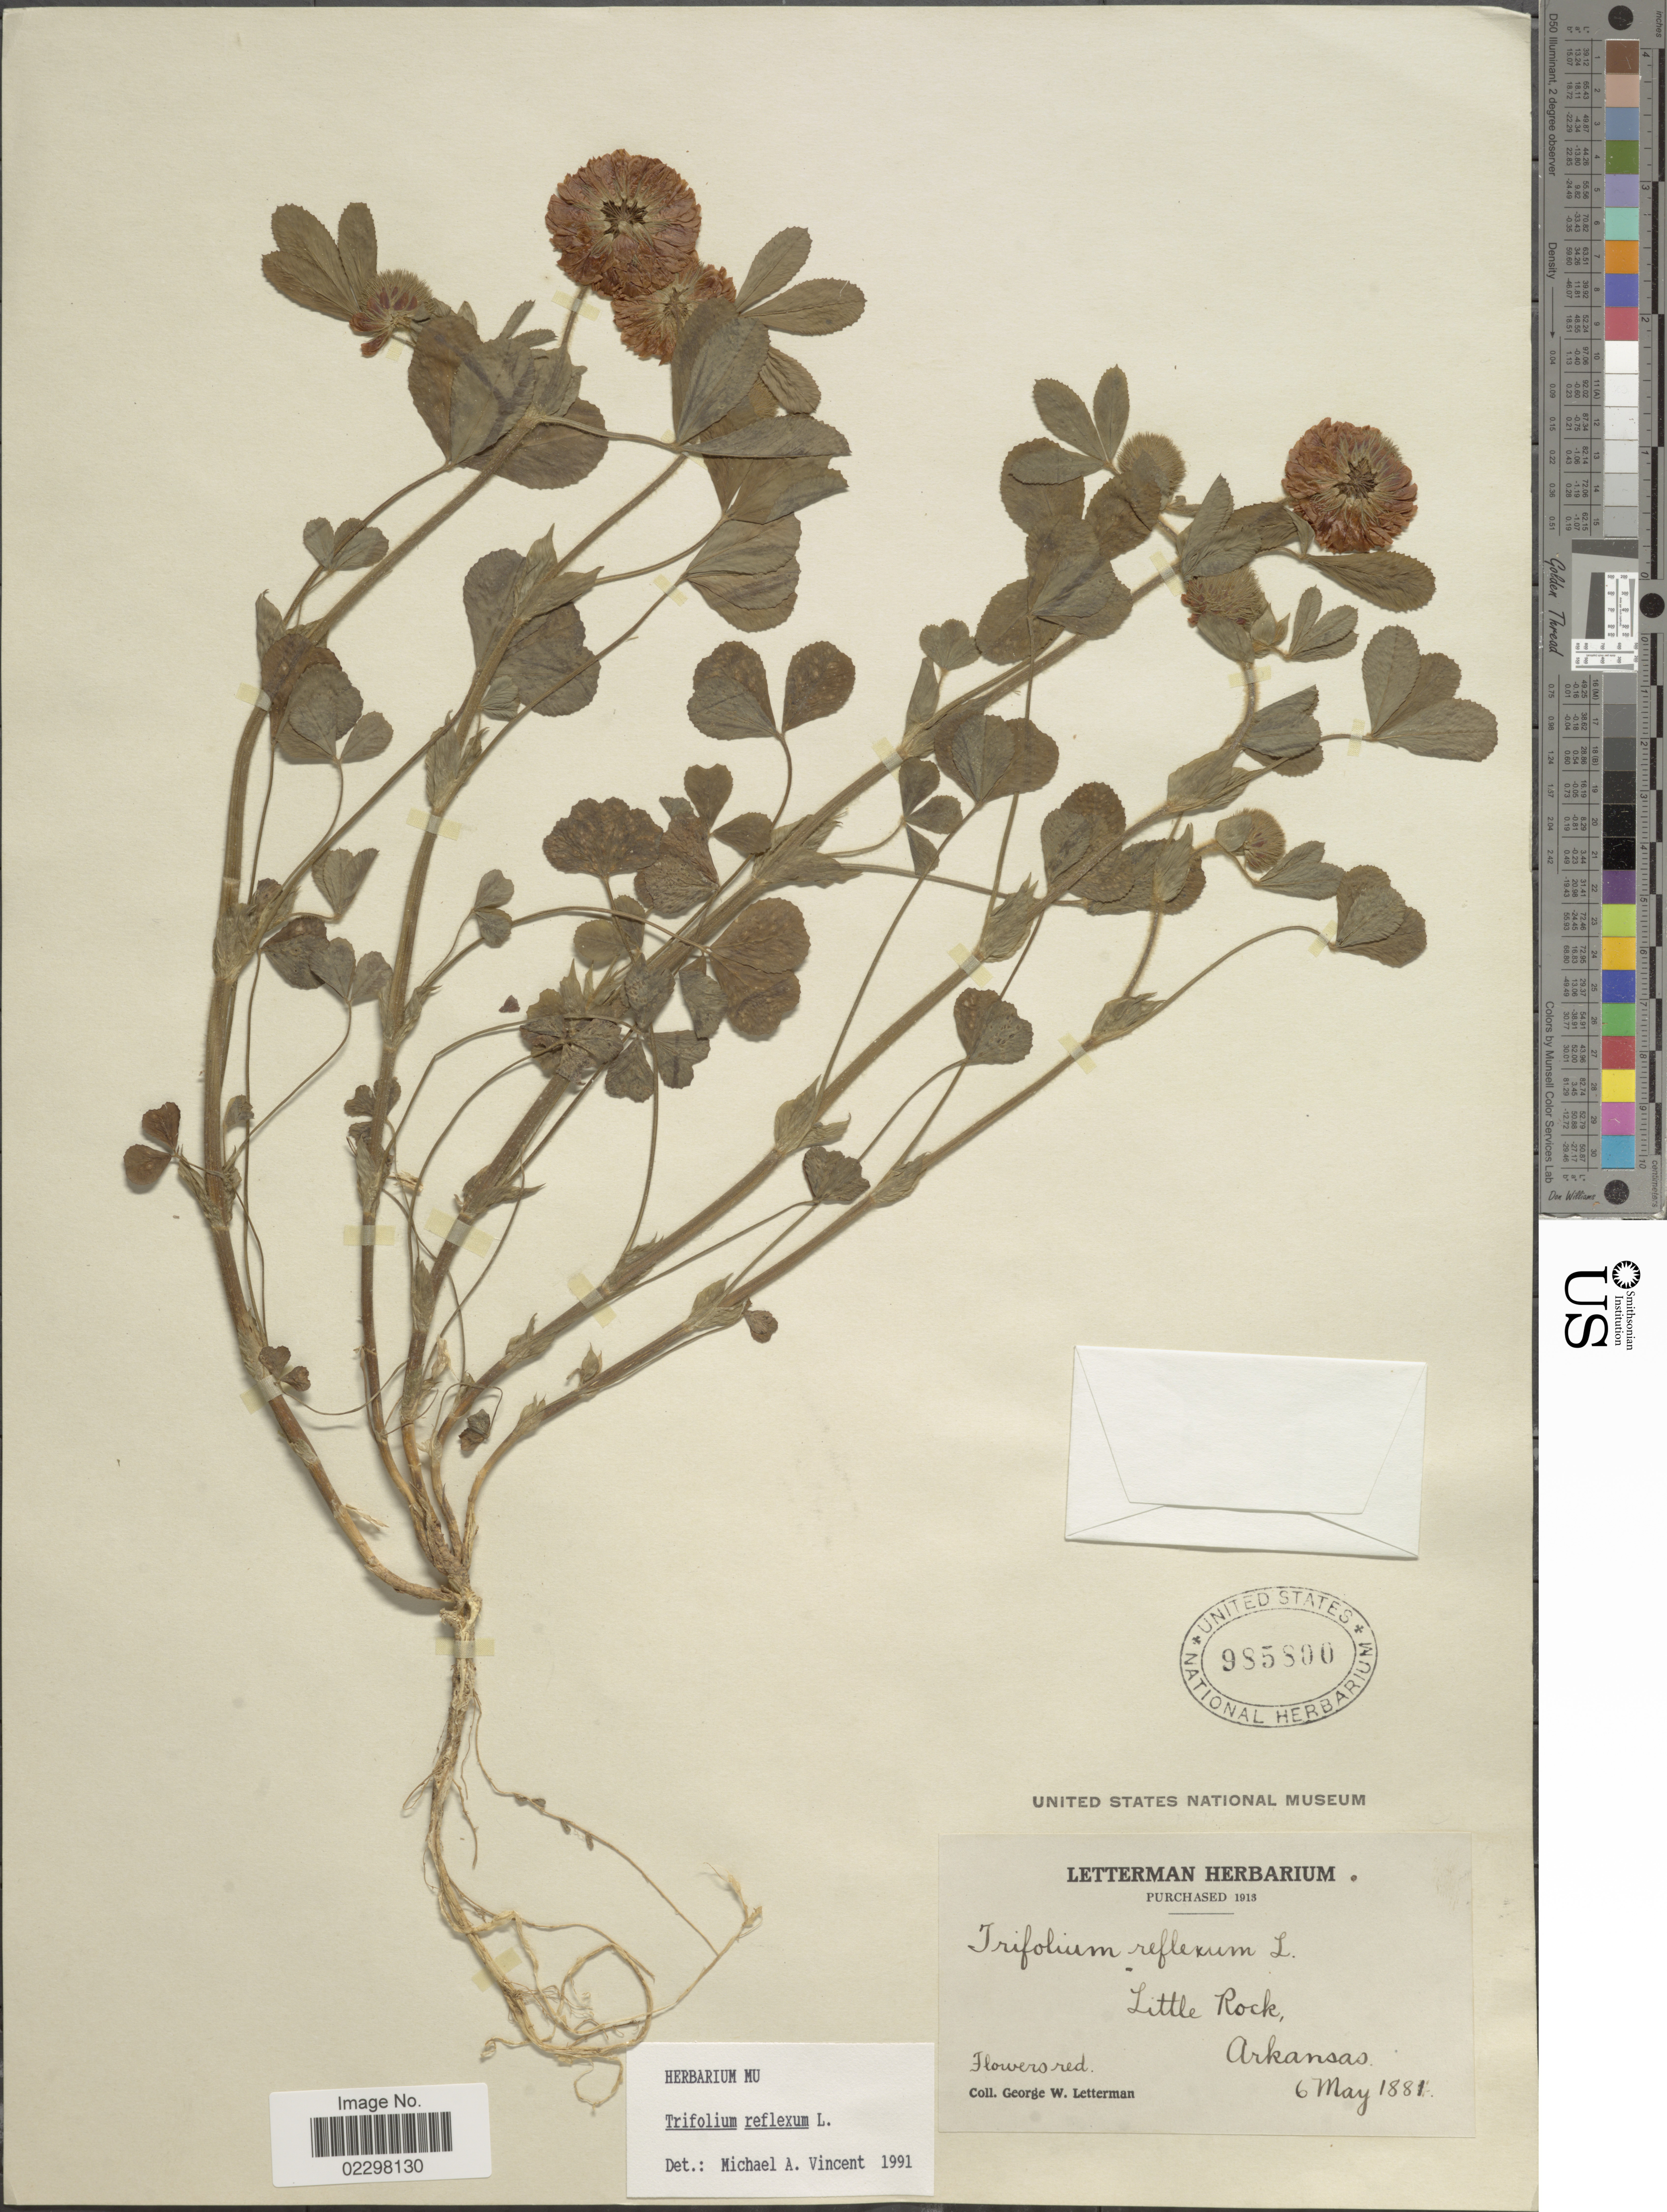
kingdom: Plantae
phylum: Tracheophyta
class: Magnoliopsida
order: Fabales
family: Fabaceae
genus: Trifolium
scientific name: Trifolium reflexum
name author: L.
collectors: G. W. Letterman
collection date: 1881-05-06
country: United States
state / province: Arkansas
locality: Little Rock.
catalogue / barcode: US 985800